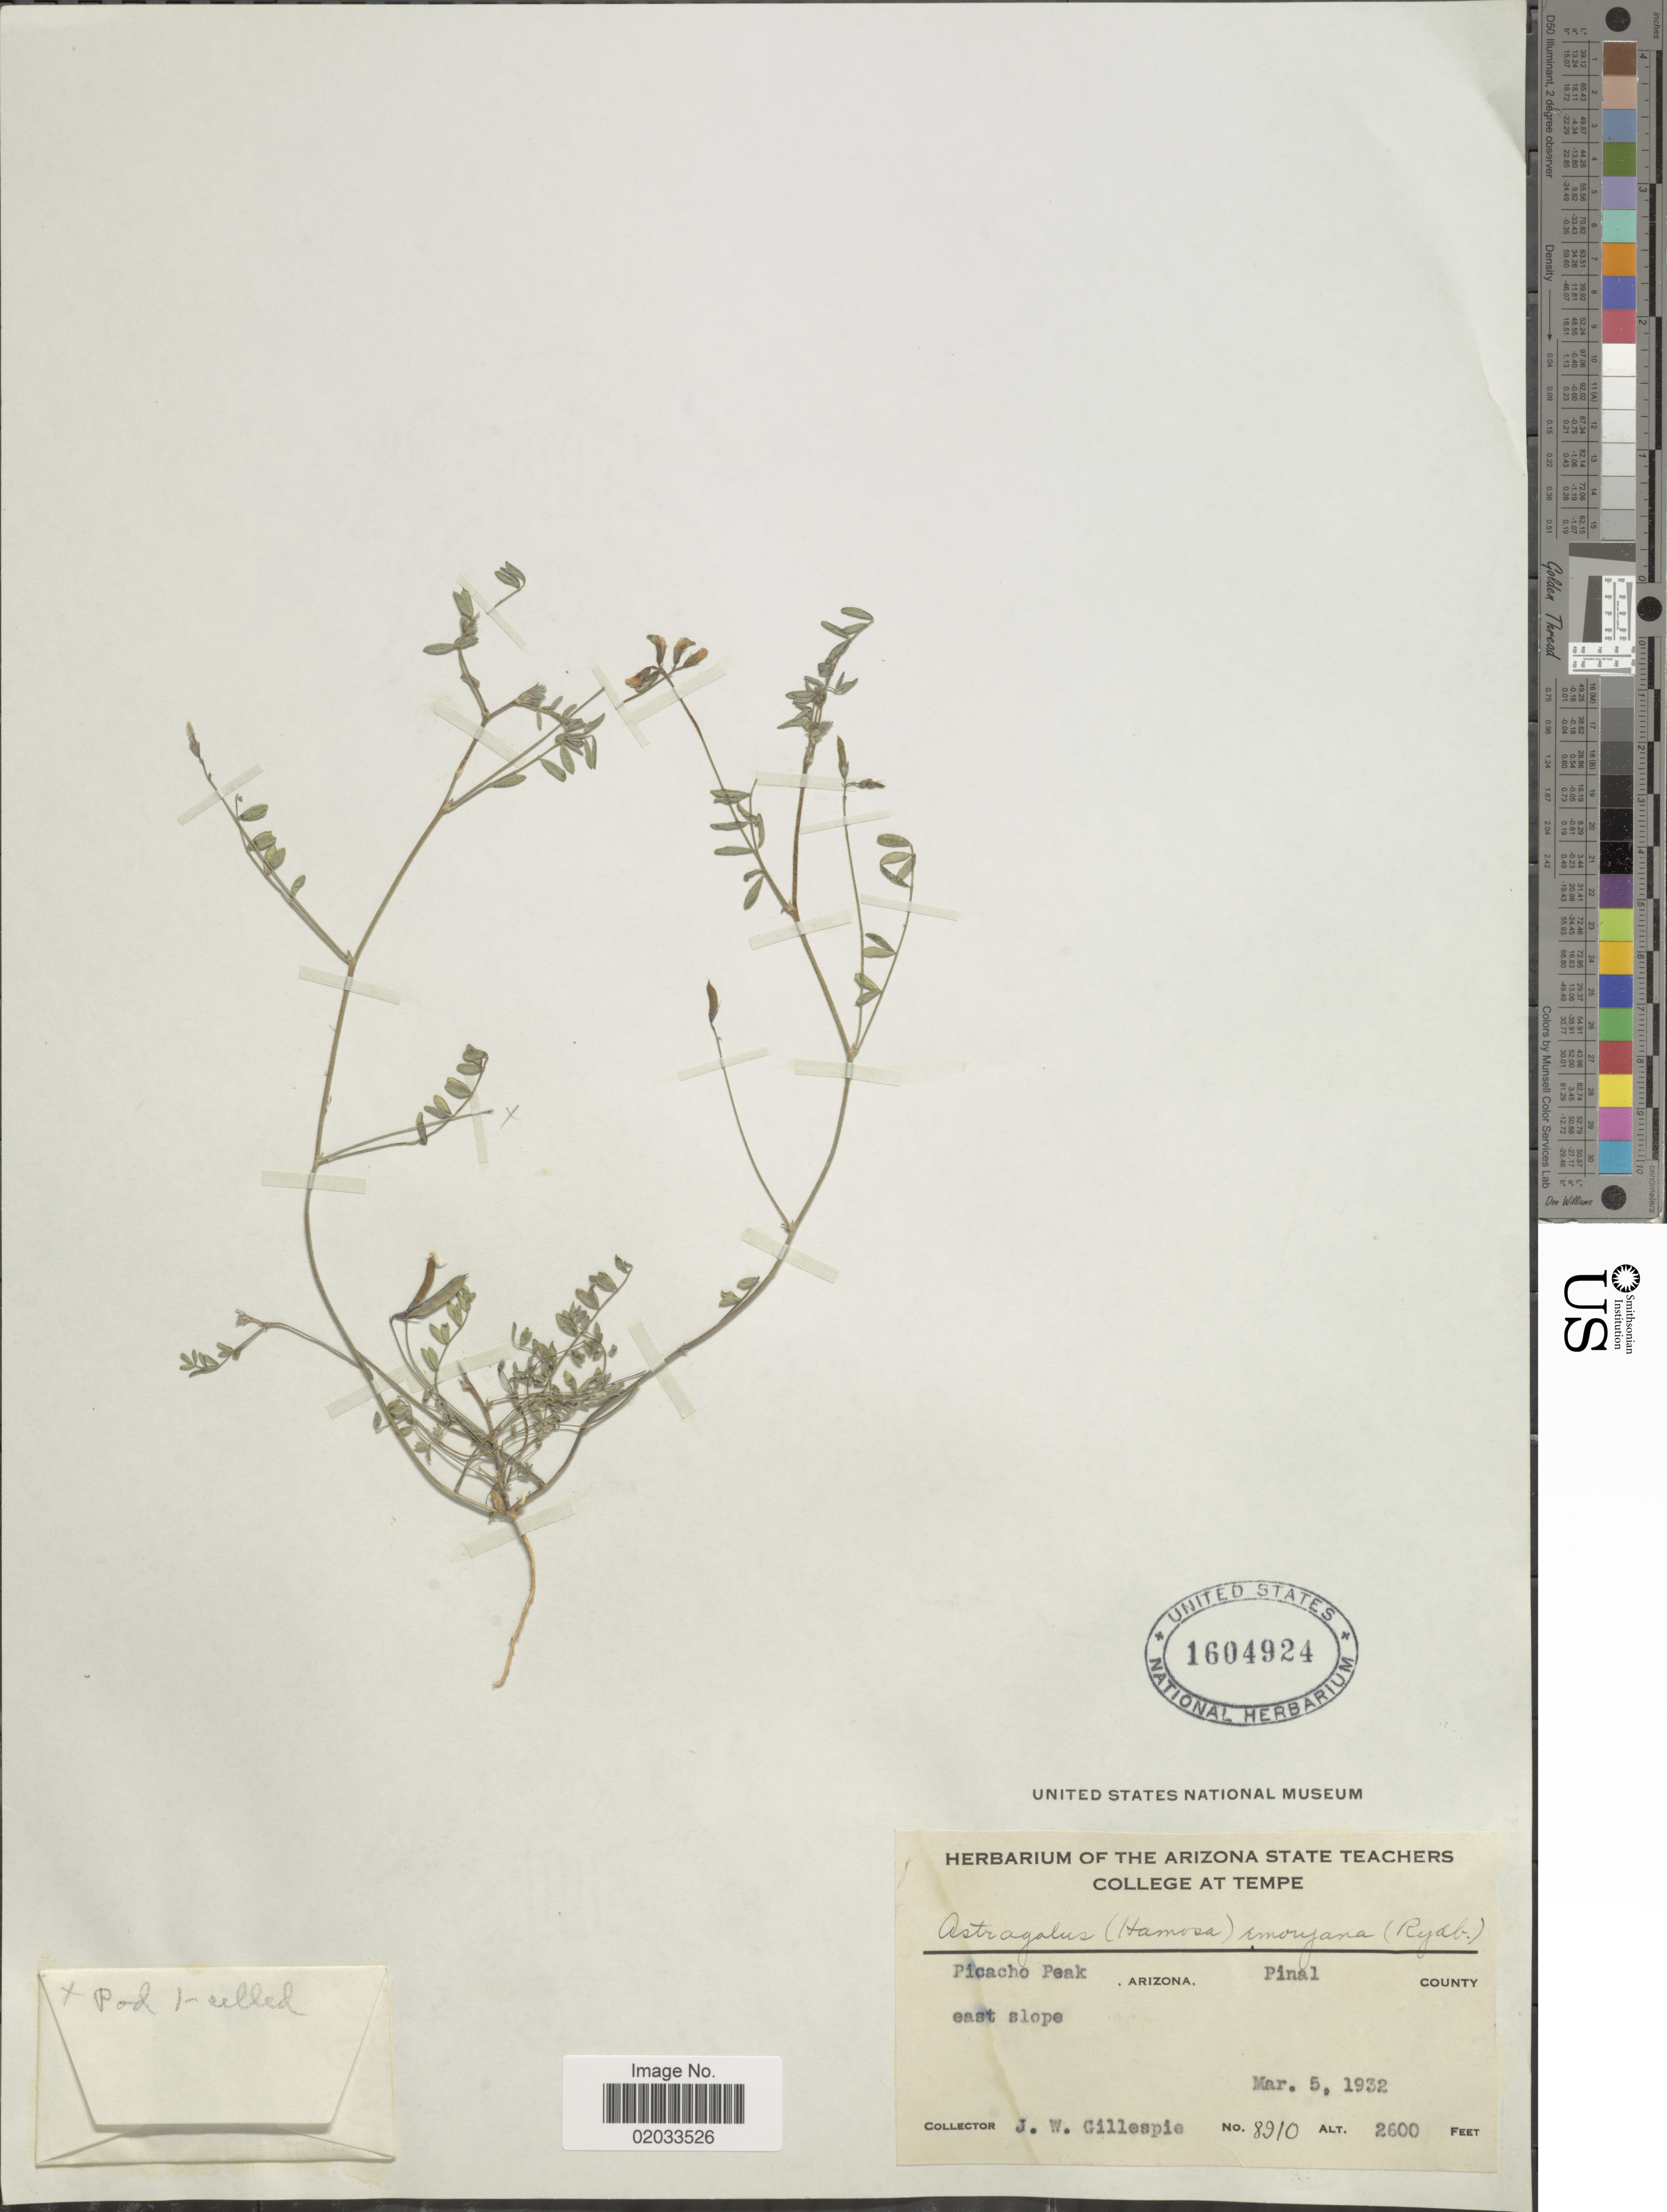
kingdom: Plantae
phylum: Tracheophyta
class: Magnoliopsida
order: Fabales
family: Fabaceae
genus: Astragalus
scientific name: Astragalus emoryanus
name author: (Rydb.) Cory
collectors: J. W. Gillespie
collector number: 8910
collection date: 1932-03-05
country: United States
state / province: Arizona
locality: Picacho Peak, Pinal County, east slope.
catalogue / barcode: US 1604924